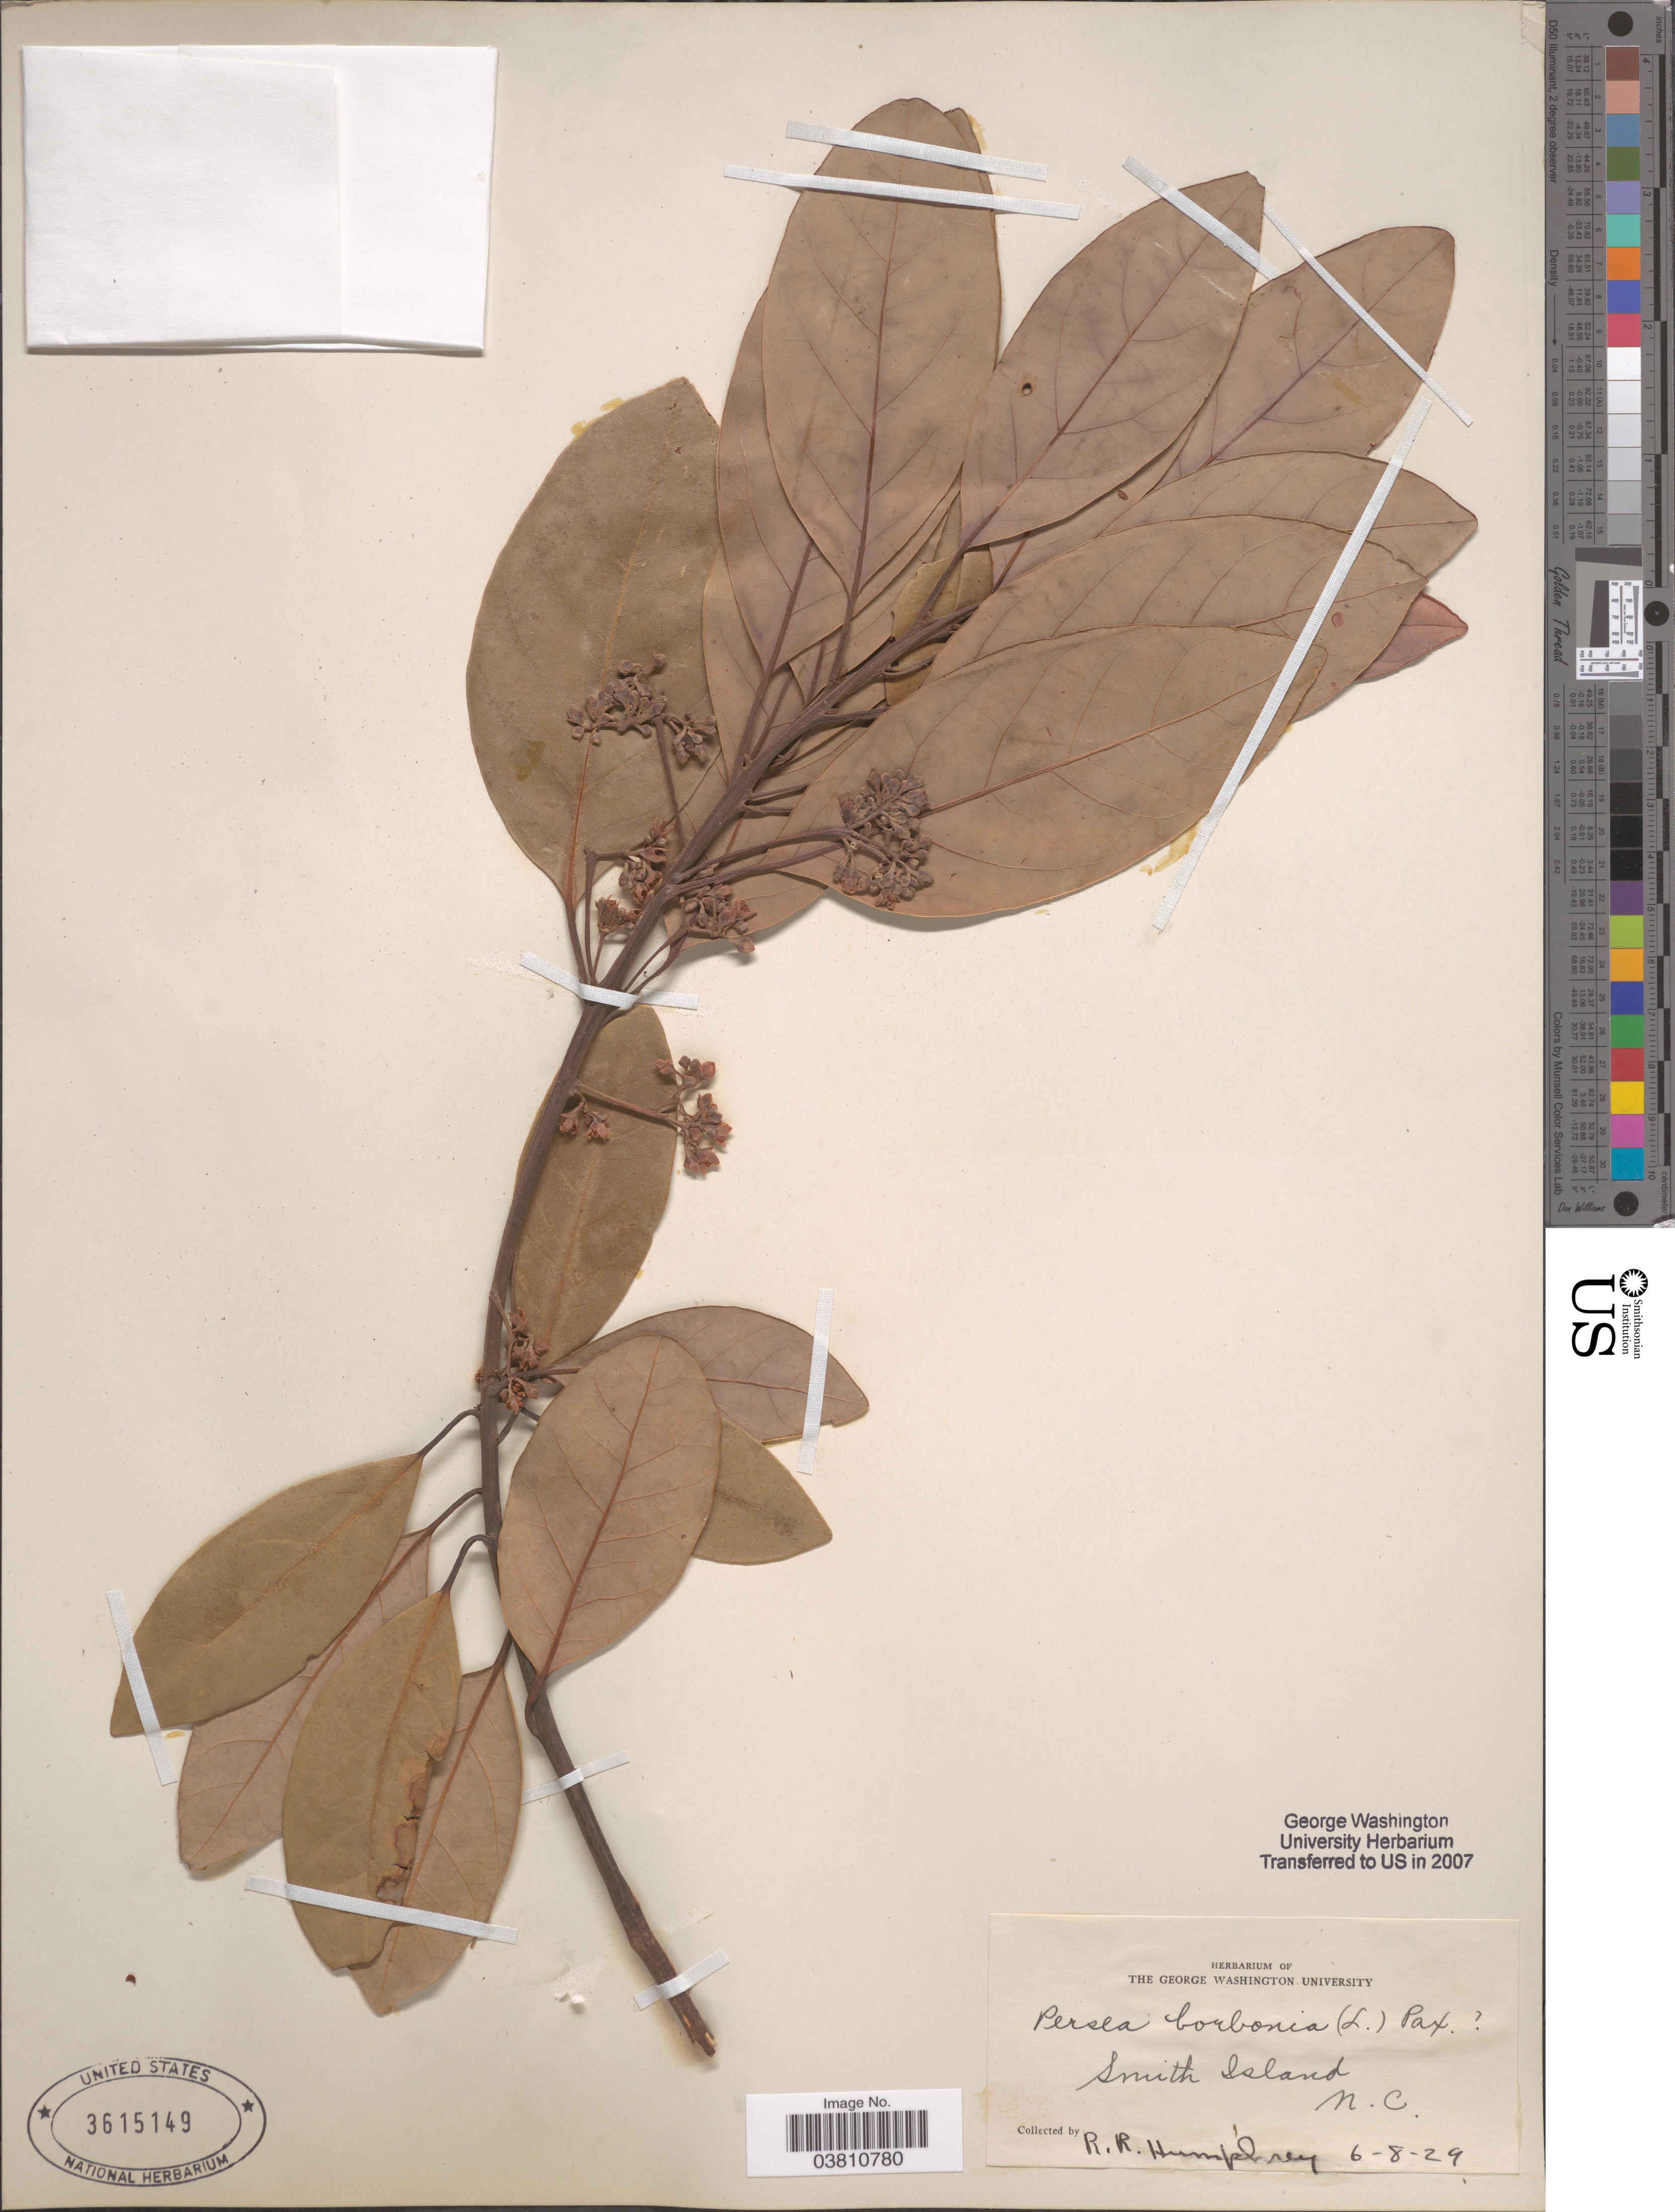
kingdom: Plantae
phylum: Tracheophyta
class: Magnoliopsida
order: Laurales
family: Lauraceae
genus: Persea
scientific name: Persea borbonia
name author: (L.) Spreng.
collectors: R. Humphrey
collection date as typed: Transcribed d/m/y: 8/6/29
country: United States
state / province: North Carolina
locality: Smith Island.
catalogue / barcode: US 3615149